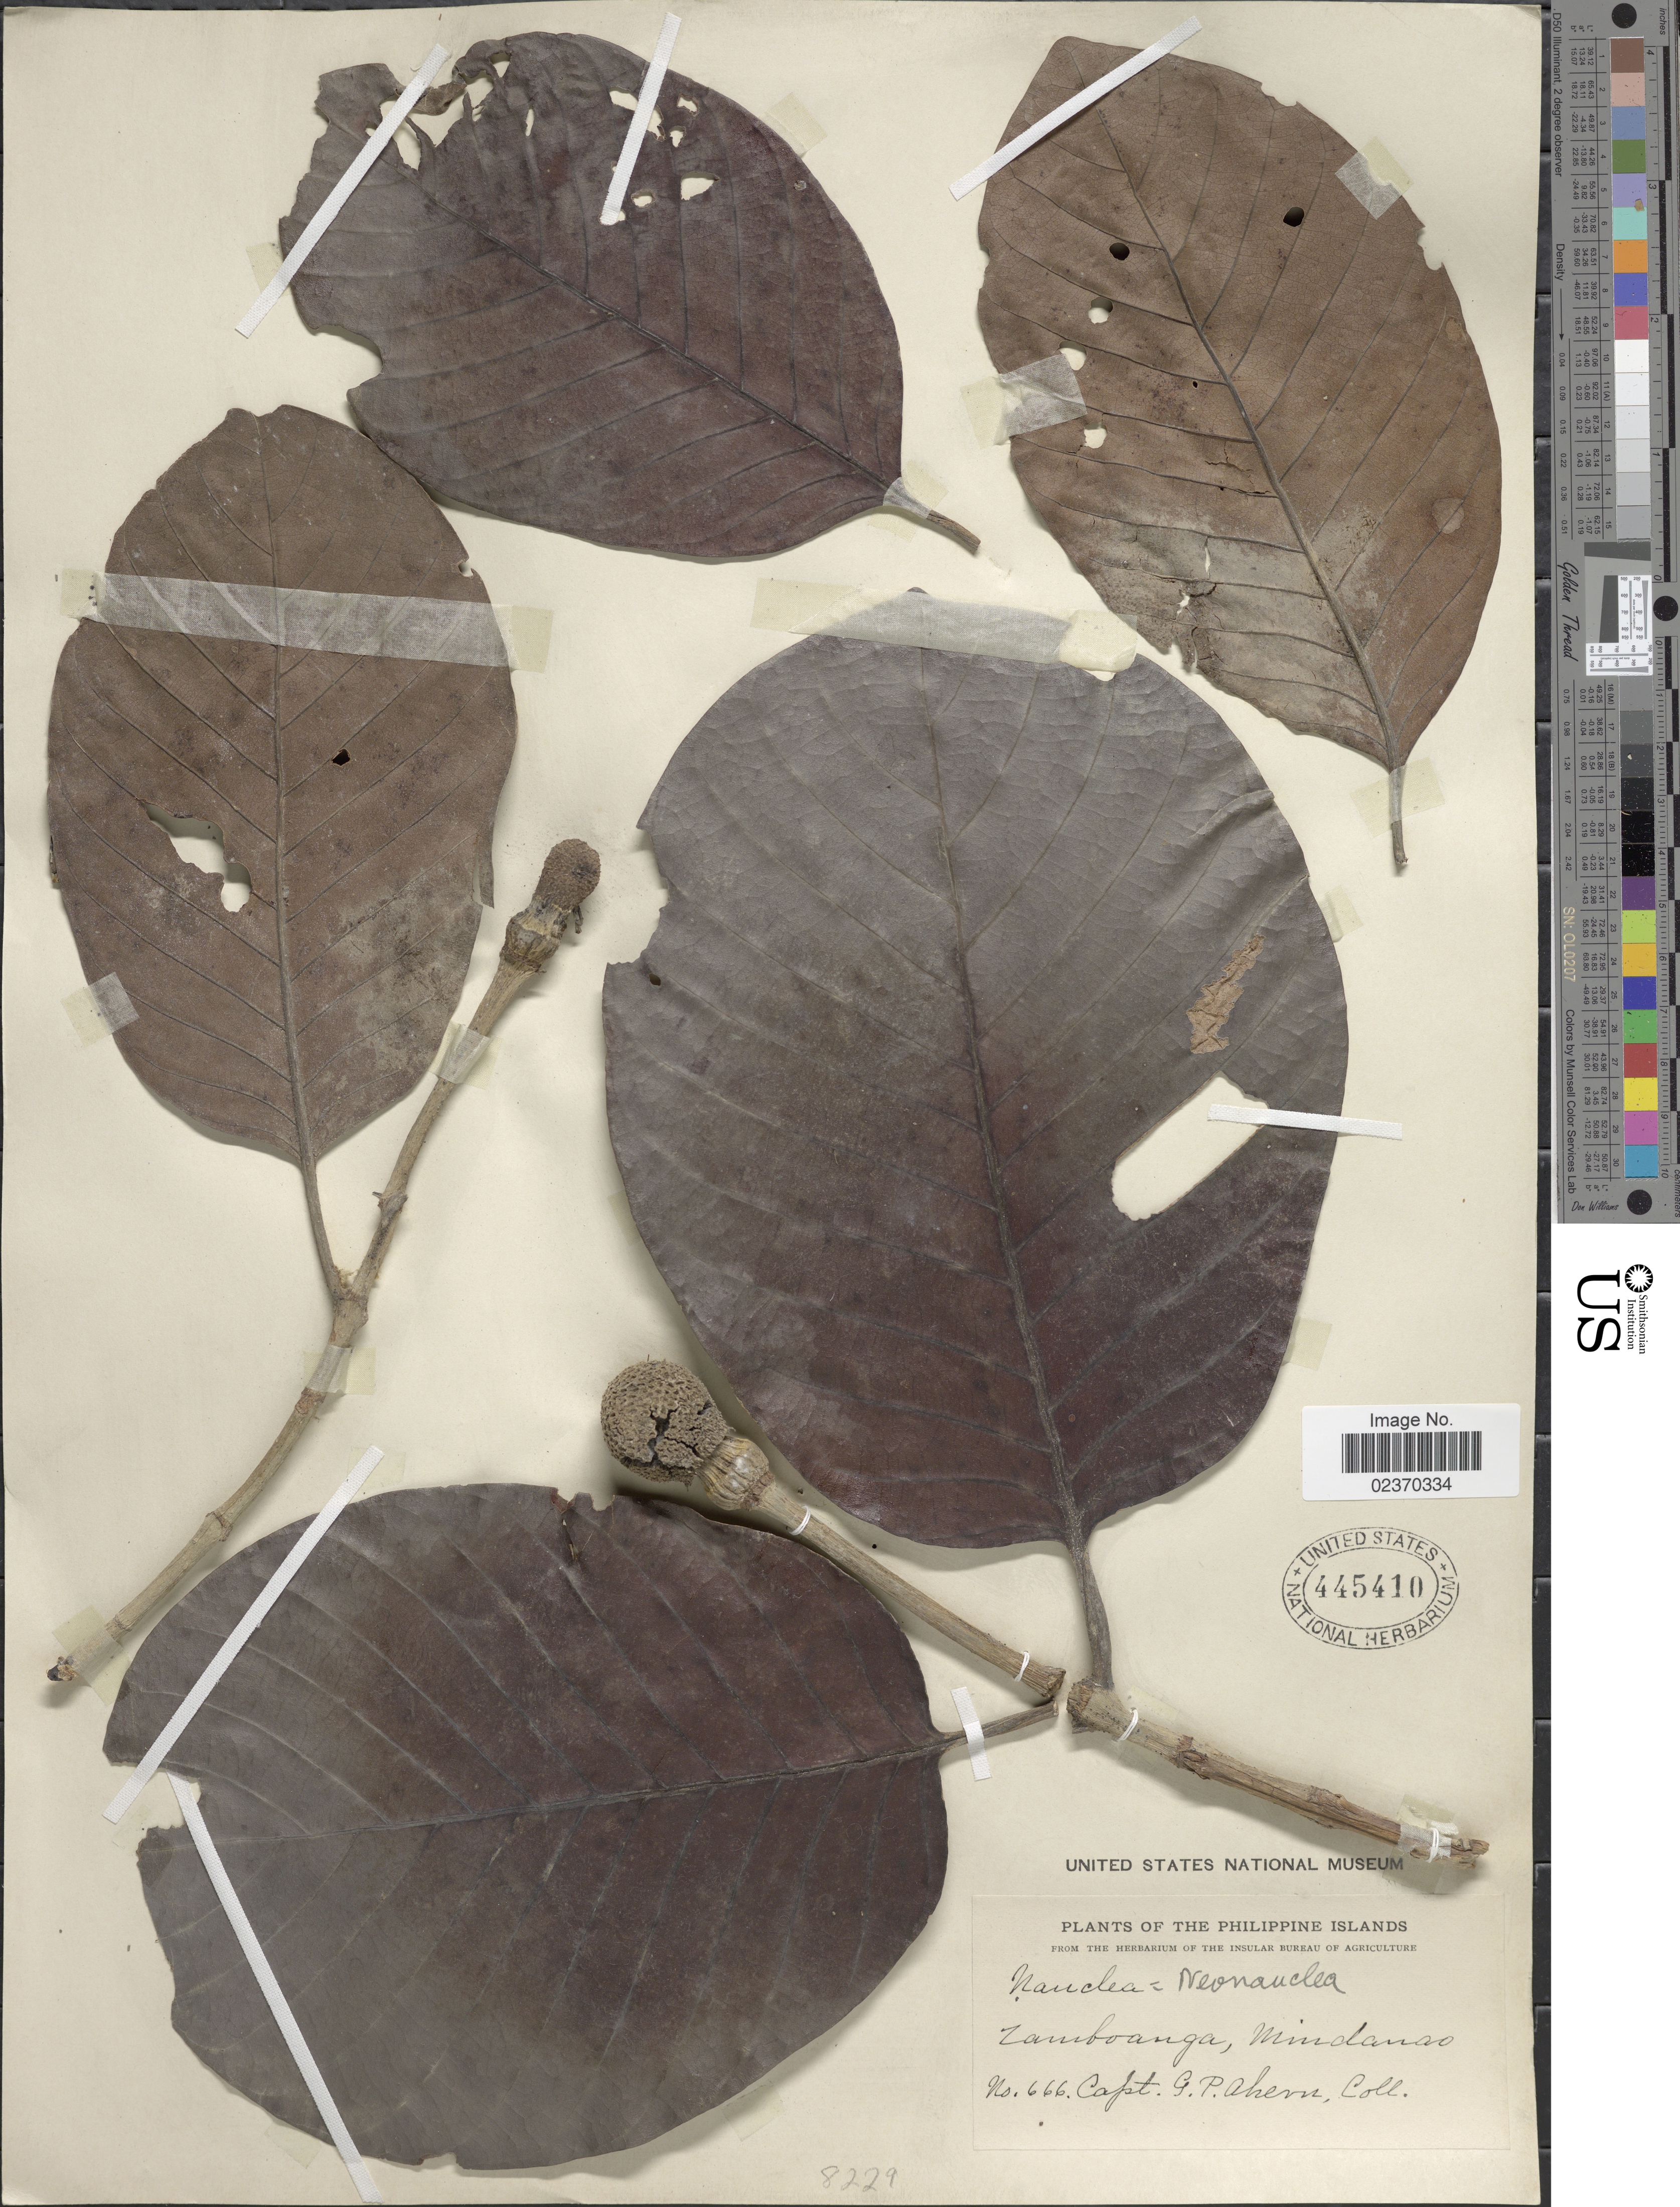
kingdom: Plantae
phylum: Tracheophyta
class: Magnoliopsida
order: Gentianales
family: Rubiaceae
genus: Neonauclea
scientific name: Neonauclea sp.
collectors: G. Ahern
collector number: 666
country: Philippines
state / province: Zamboanga Peninsula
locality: The Philippine Islands, Zamboanga, Mindanao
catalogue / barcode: US 445410